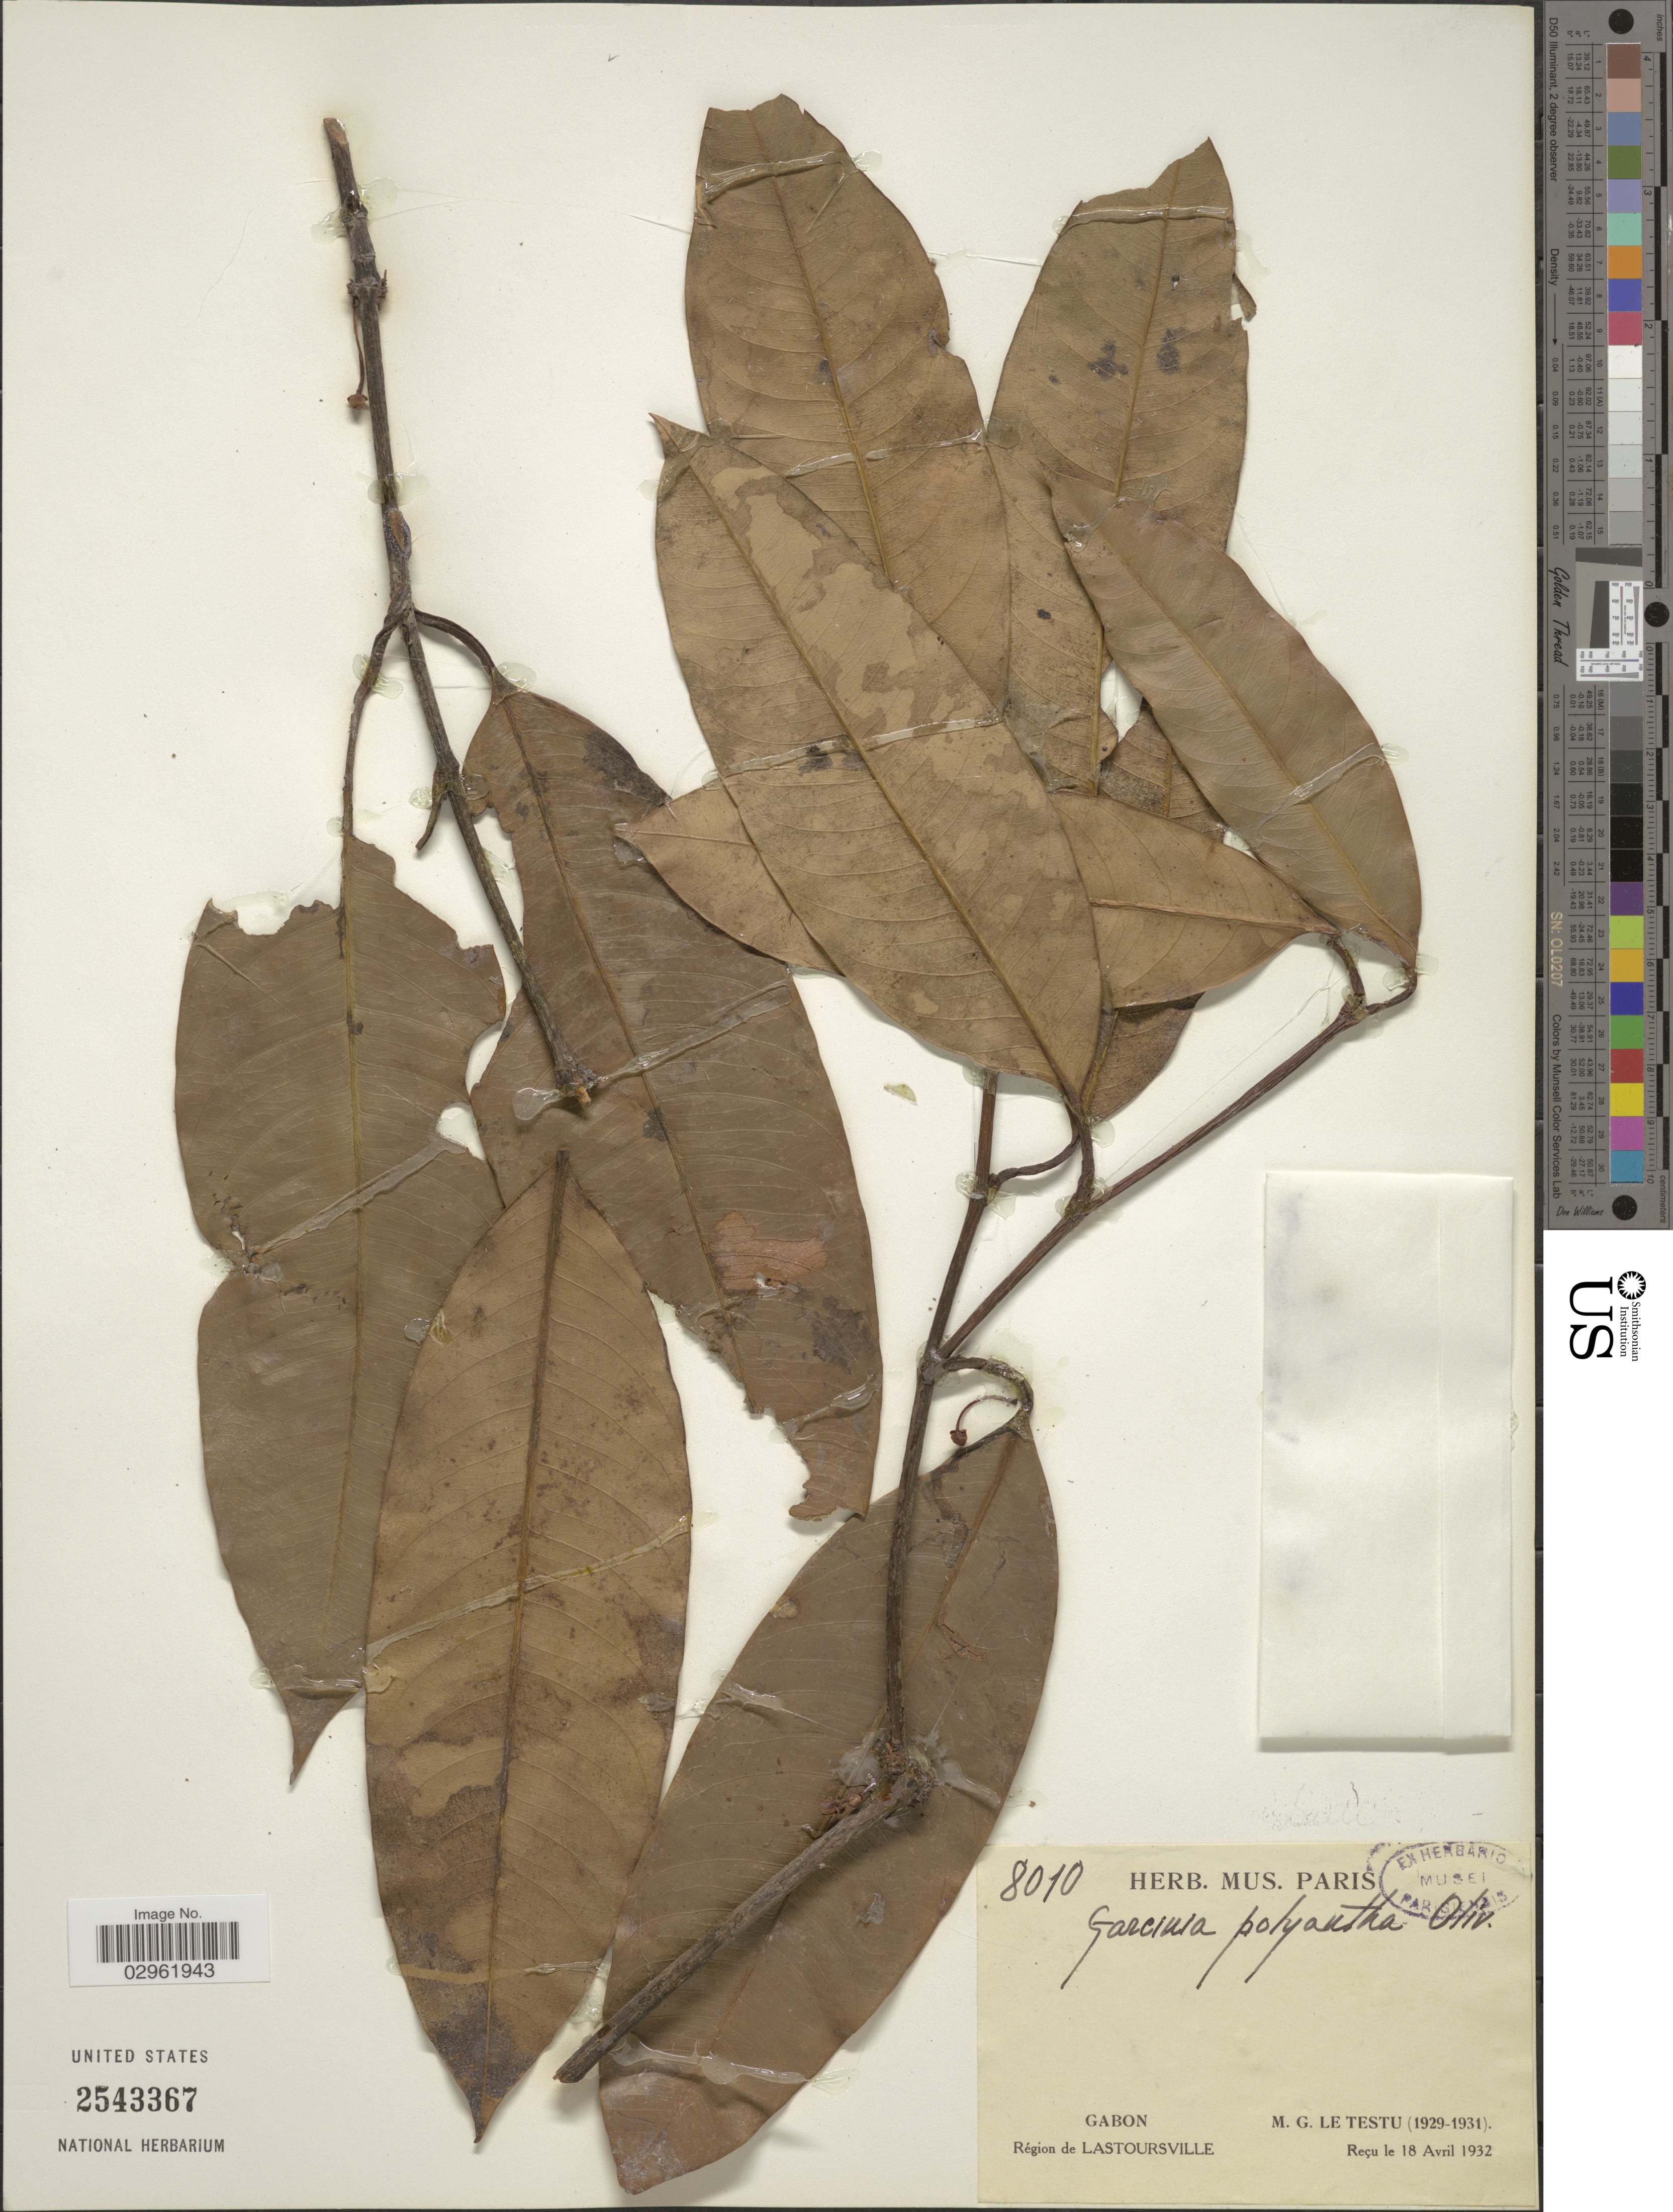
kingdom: Plantae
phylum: Tracheophyta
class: Magnoliopsida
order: Malpighiales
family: Clusiaceae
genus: Garcinia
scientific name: Garcinia polyantha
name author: Oliv.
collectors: G. Le Testu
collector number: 8010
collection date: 1929/1931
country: Gabon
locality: Région de Lastoursville.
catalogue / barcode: US 2543367